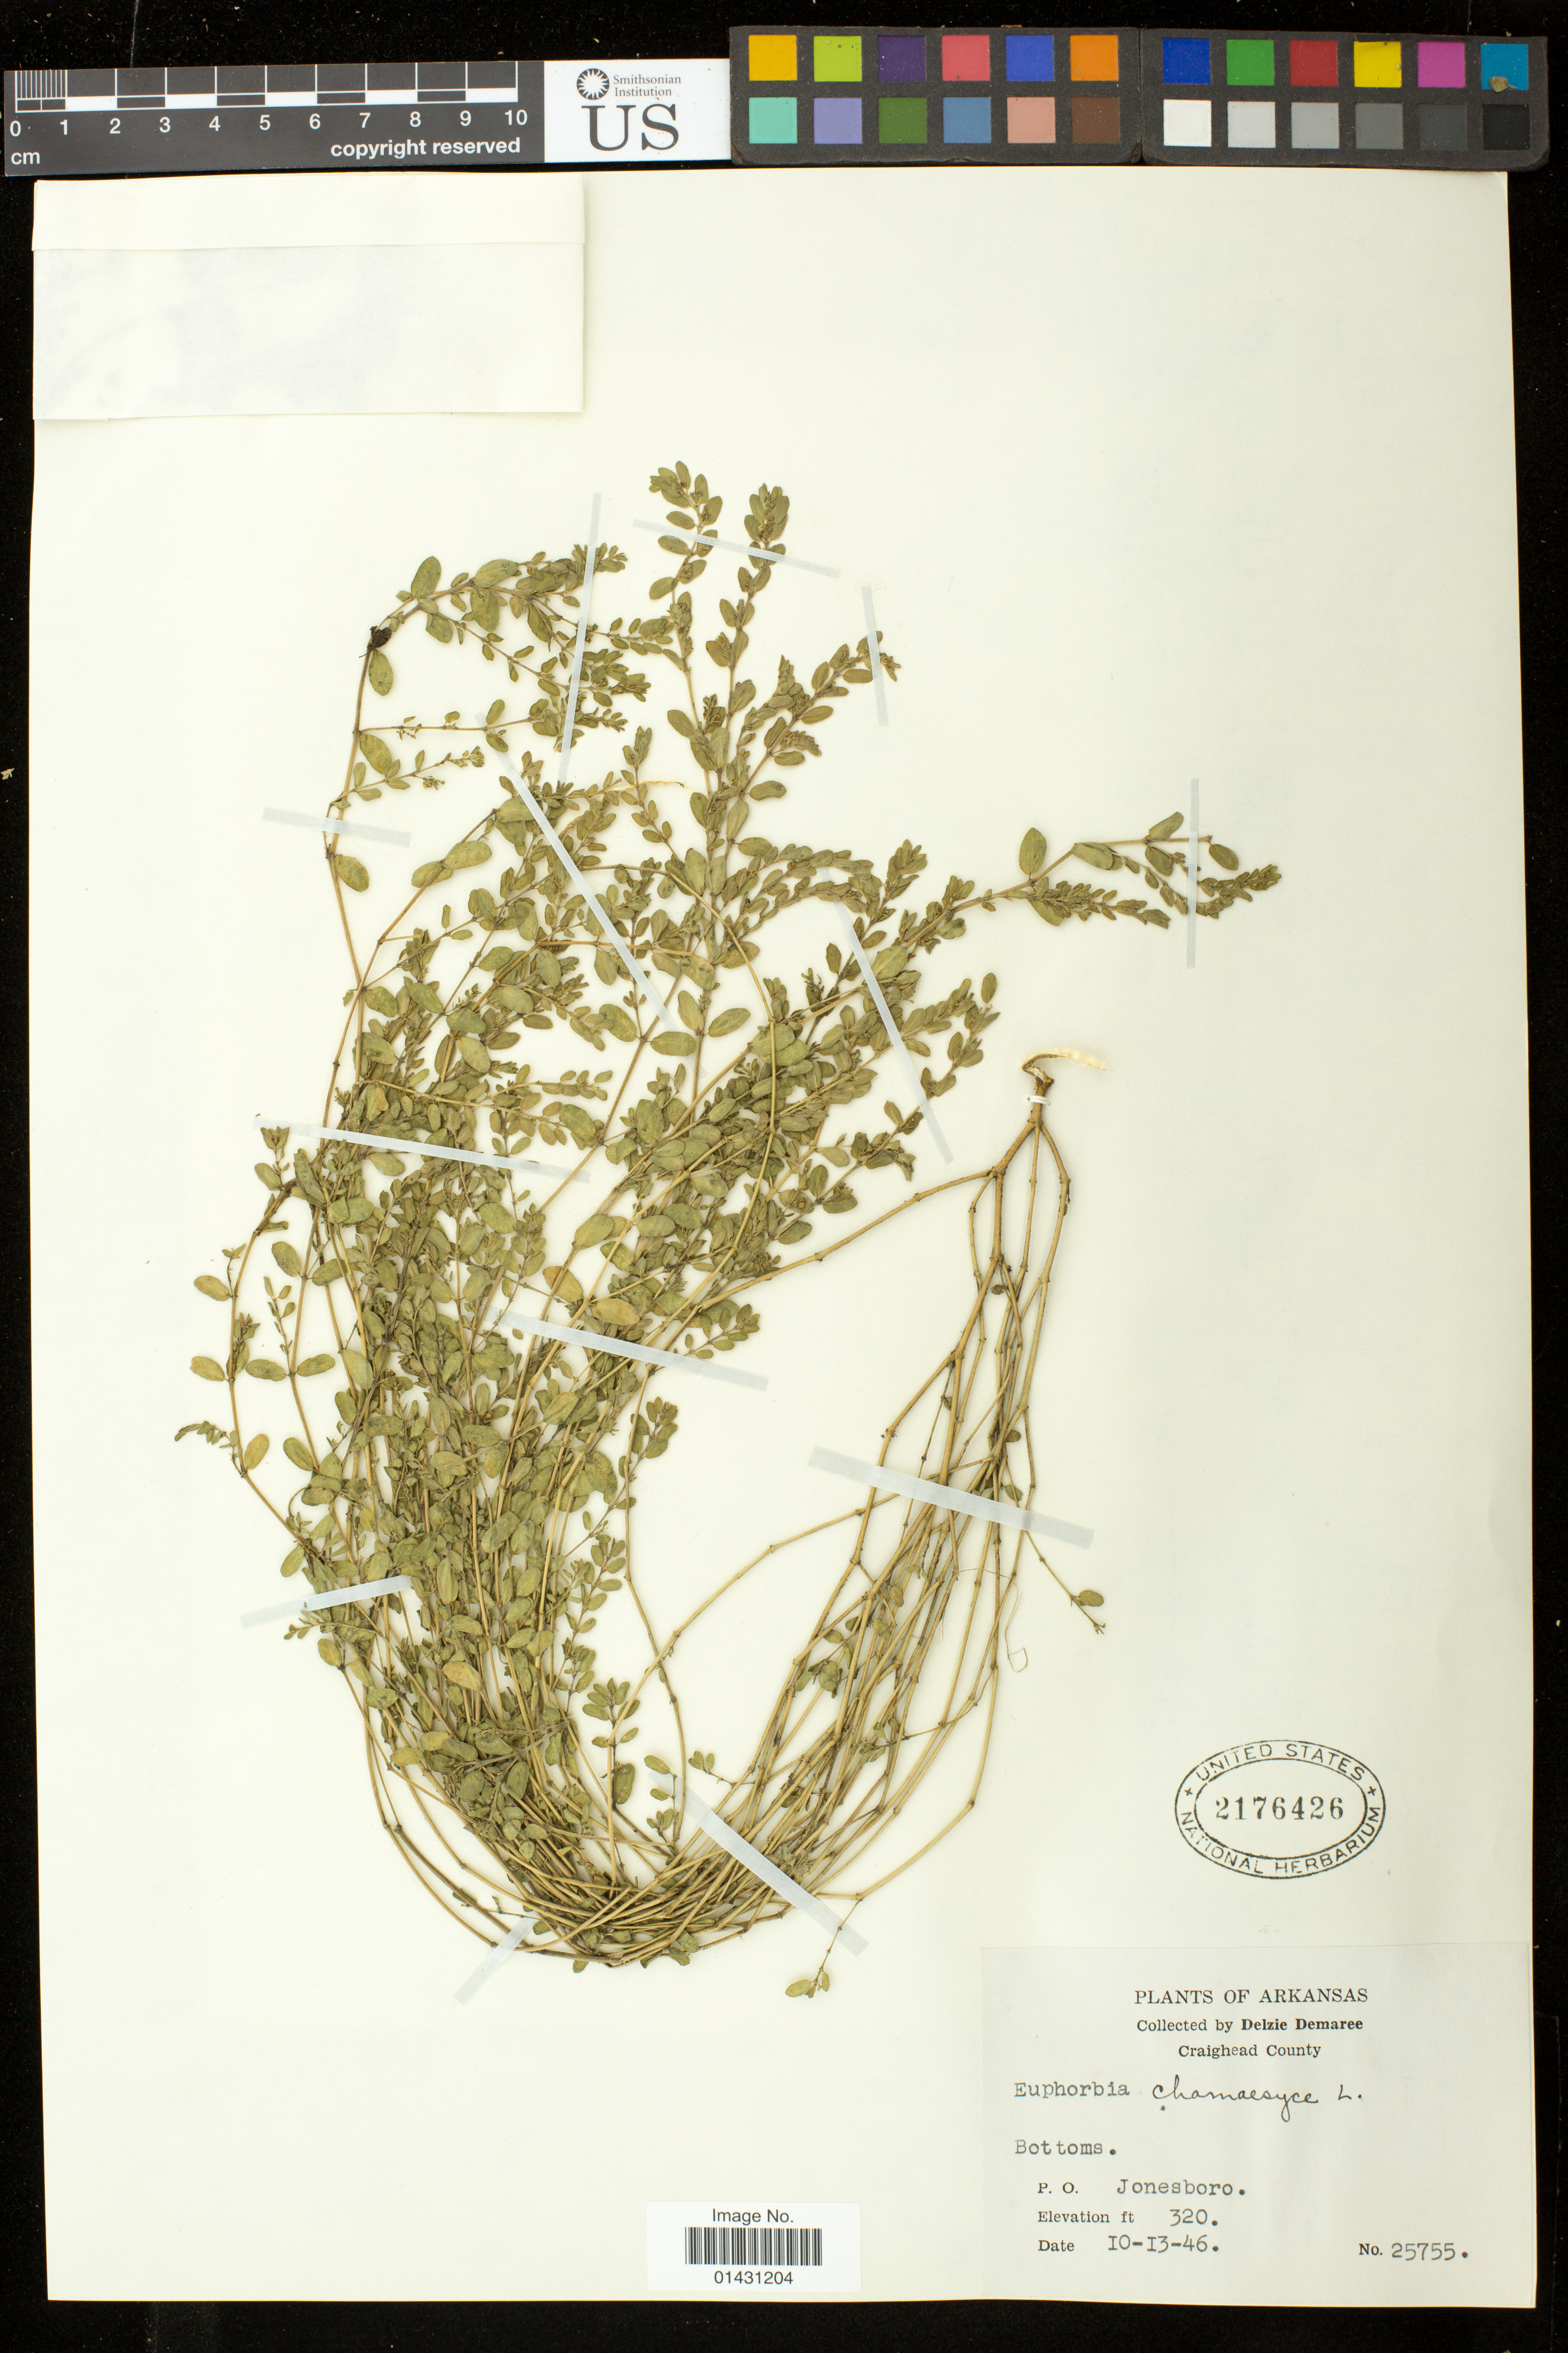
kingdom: Plantae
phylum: Tracheophyta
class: Magnoliopsida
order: Malpighiales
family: Euphorbiaceae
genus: Euphorbia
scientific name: Euphorbia prostrata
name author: Aiton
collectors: D. Demaree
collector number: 25755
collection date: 1946-10-13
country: United States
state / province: Arkansas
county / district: Craighead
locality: Jonesboro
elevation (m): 98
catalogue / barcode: US 2176426